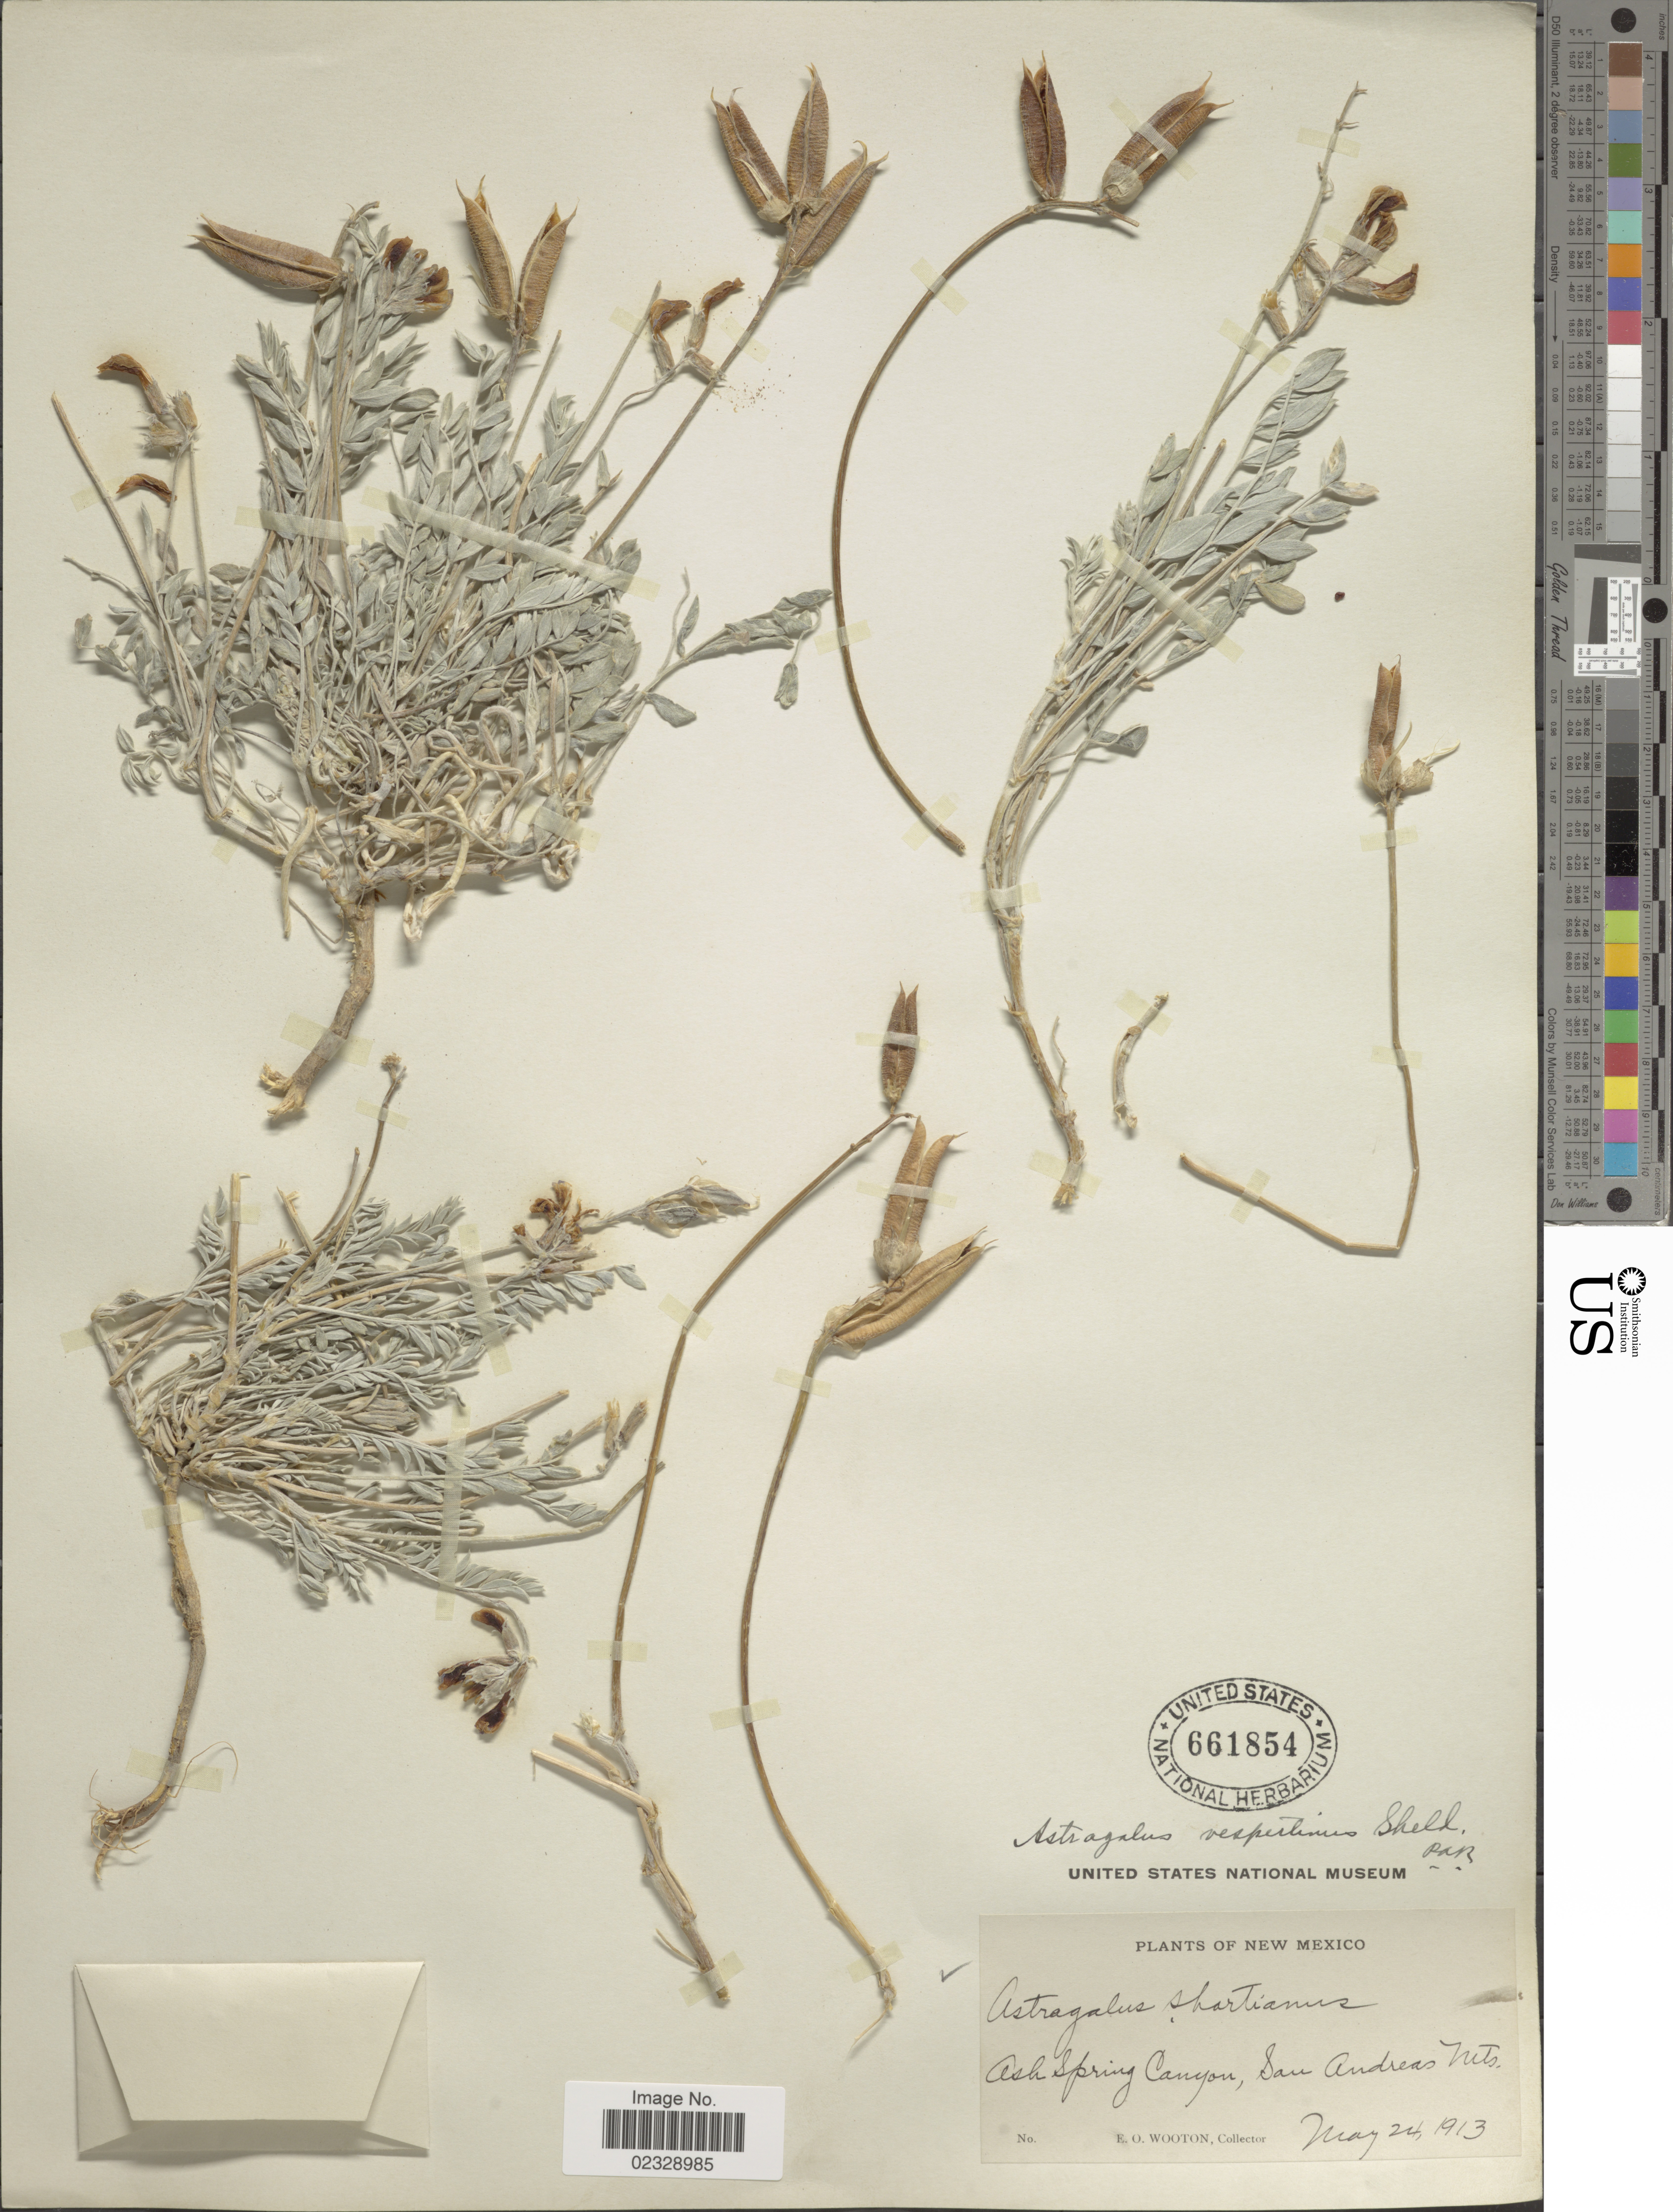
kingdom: Plantae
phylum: Tracheophyta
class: Magnoliopsida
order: Fabales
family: Fabaceae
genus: Astragalus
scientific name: Astragalus vespertinus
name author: E. Sheld.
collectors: E. O. Wooton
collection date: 1913-03-24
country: United States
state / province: New Mexico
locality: Ash Spring Canyon, San Andreas Mts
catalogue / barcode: US 661854